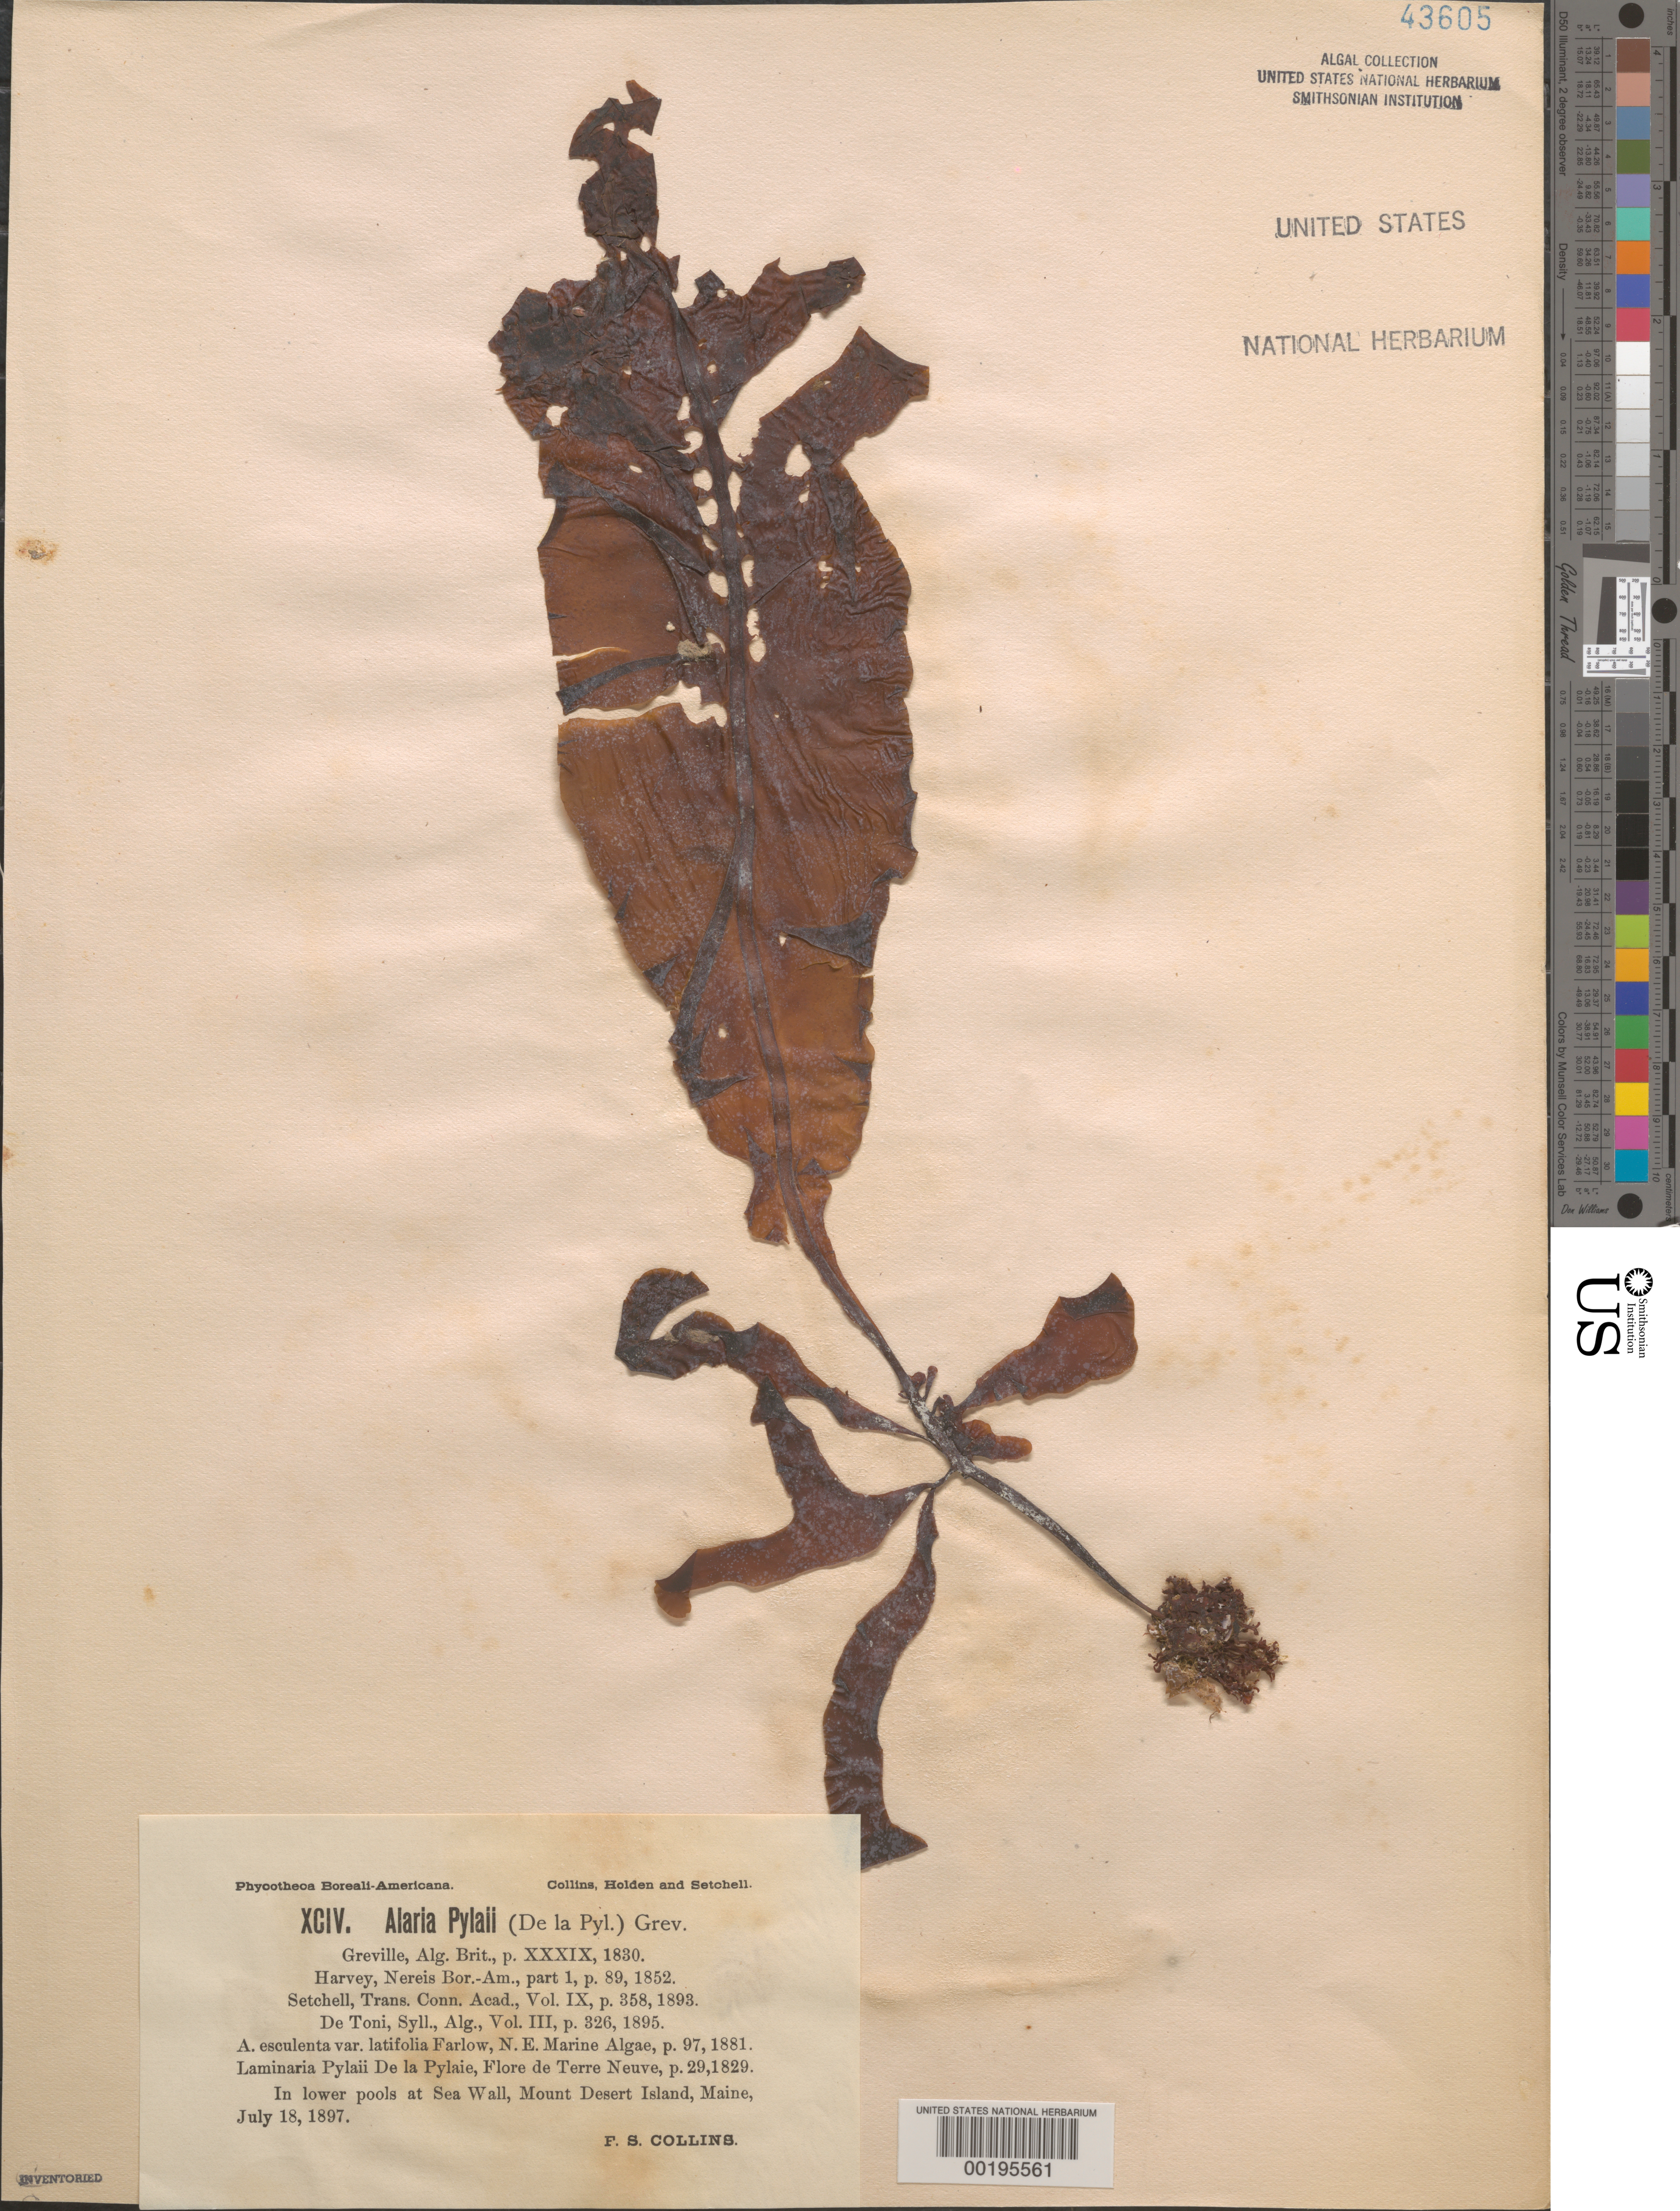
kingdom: Chromista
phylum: Ochrophyta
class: Phaeophyceae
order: Laminariales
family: Alariaceae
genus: Alaria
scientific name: Alaria pylaii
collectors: F. Collins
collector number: PB-A Xciv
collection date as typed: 18 Jul 1897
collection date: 1897-07-18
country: United States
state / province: Maine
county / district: Hancock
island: Mount Desert Island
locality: Sea wall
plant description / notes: Collins, Holden & Setchell, Phycotheca Boreali-Americana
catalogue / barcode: US 43605